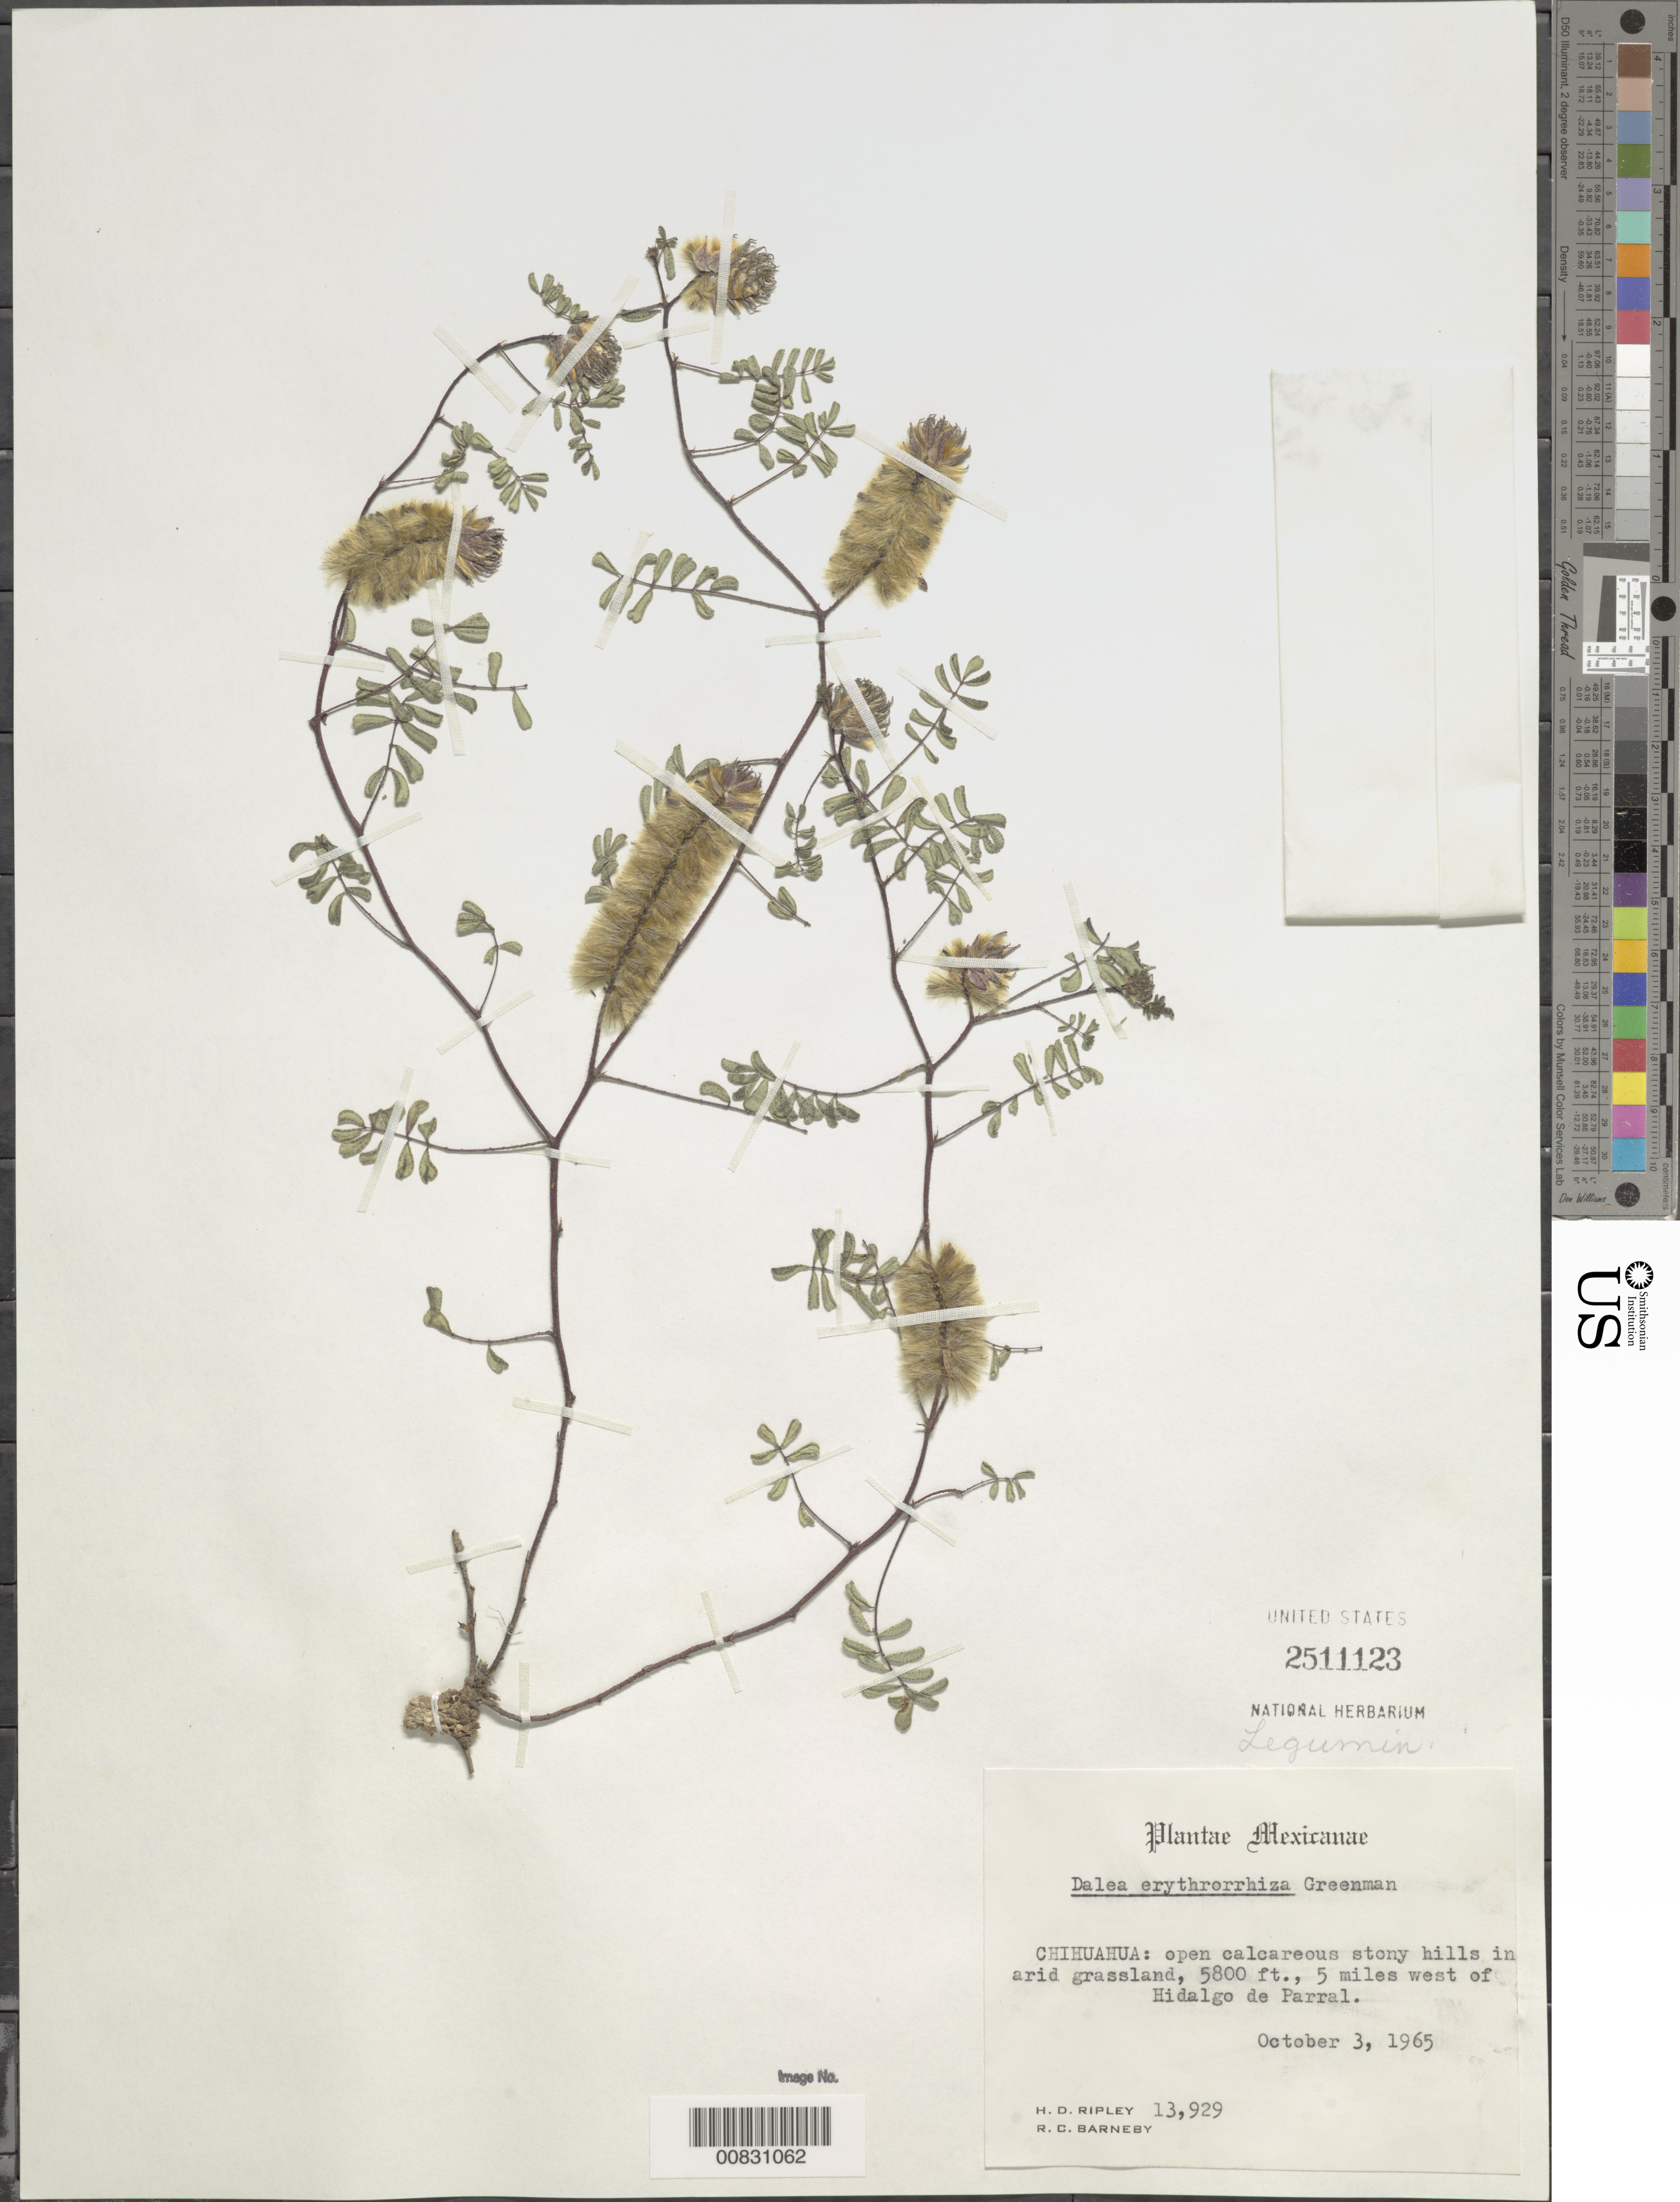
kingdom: Plantae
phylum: Tracheophyta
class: Magnoliopsida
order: Fabales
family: Fabaceae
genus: Dalea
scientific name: Dalea erythrorhiza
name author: Greenm.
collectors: H. Ripley & R. C. Barneby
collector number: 13929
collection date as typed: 03 Oct 1965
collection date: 1965-10-03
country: Mexico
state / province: Chihuahua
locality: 5 miles west of Hidalgo de Parral.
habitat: Open calcareous stony hills in arid grassland.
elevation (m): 1768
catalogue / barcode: US 2511123